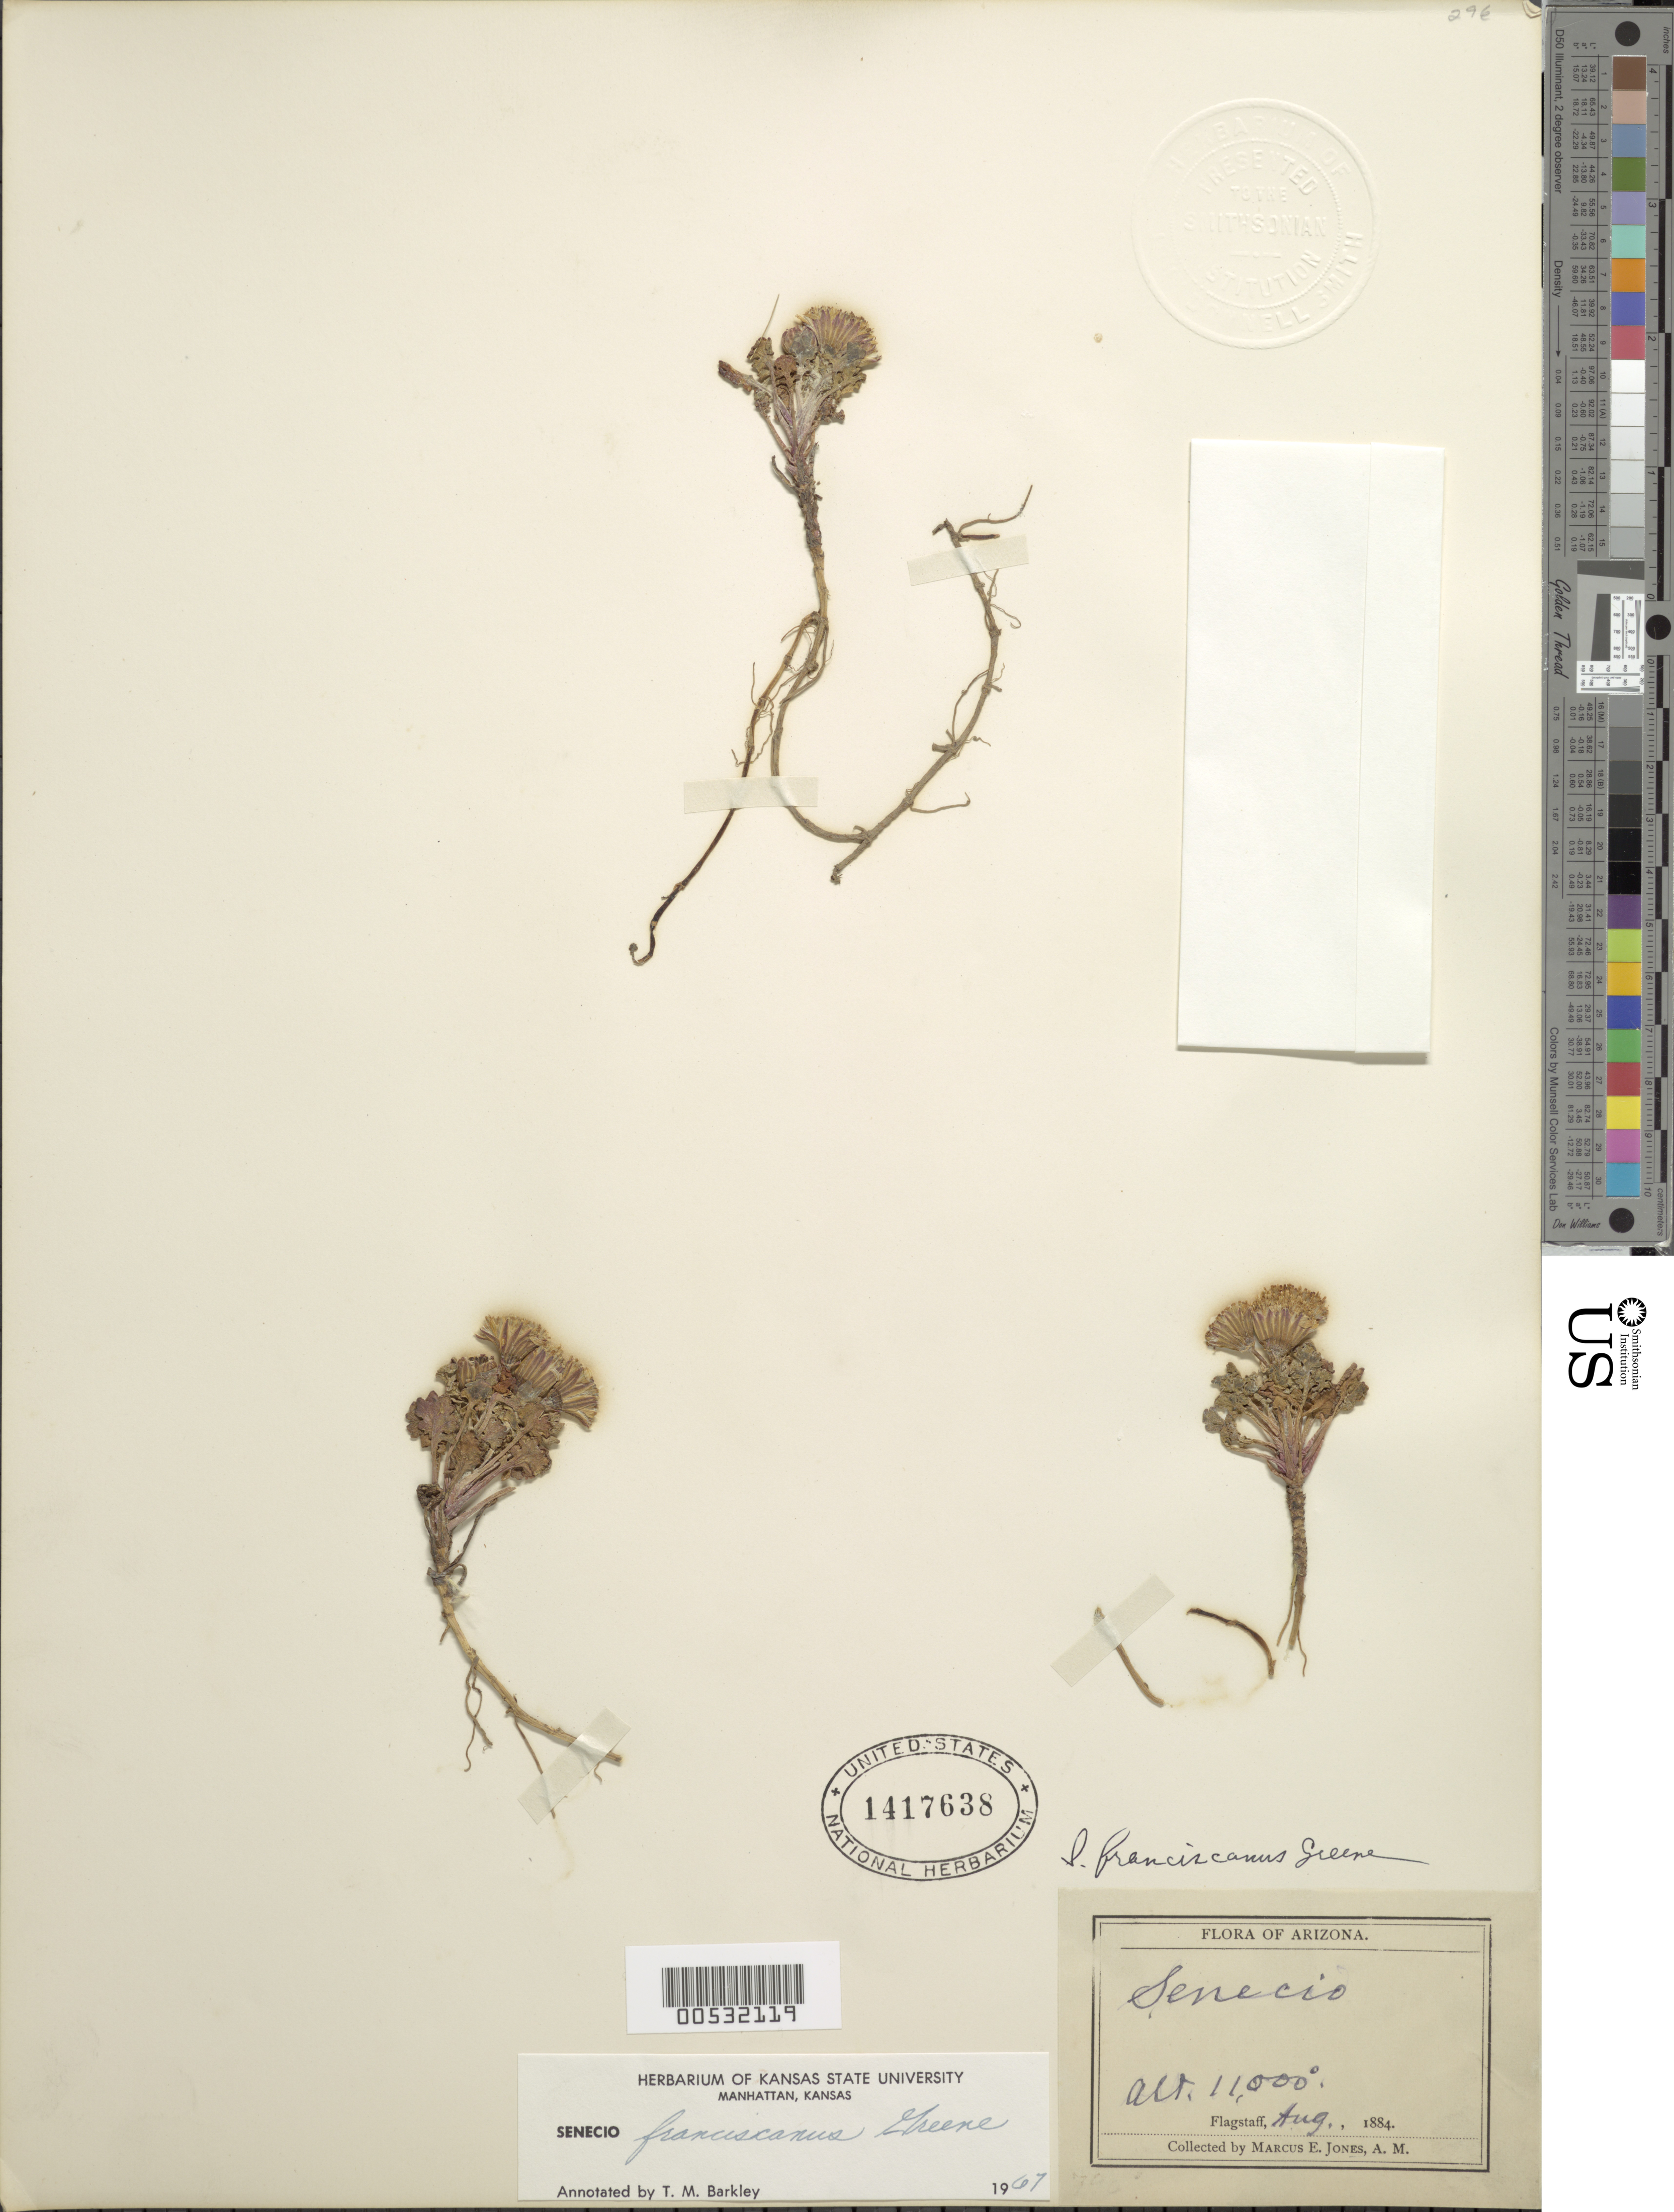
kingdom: Plantae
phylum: Tracheophyta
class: Magnoliopsida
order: Asterales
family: Asteraceae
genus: Packera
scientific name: Packera franciscana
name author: (Greene) W.A. Weber & Á. Löve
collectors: M. E. Jones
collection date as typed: Aug 1884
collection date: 1884-08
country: United States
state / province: Arizona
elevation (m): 3352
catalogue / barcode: US 1417638